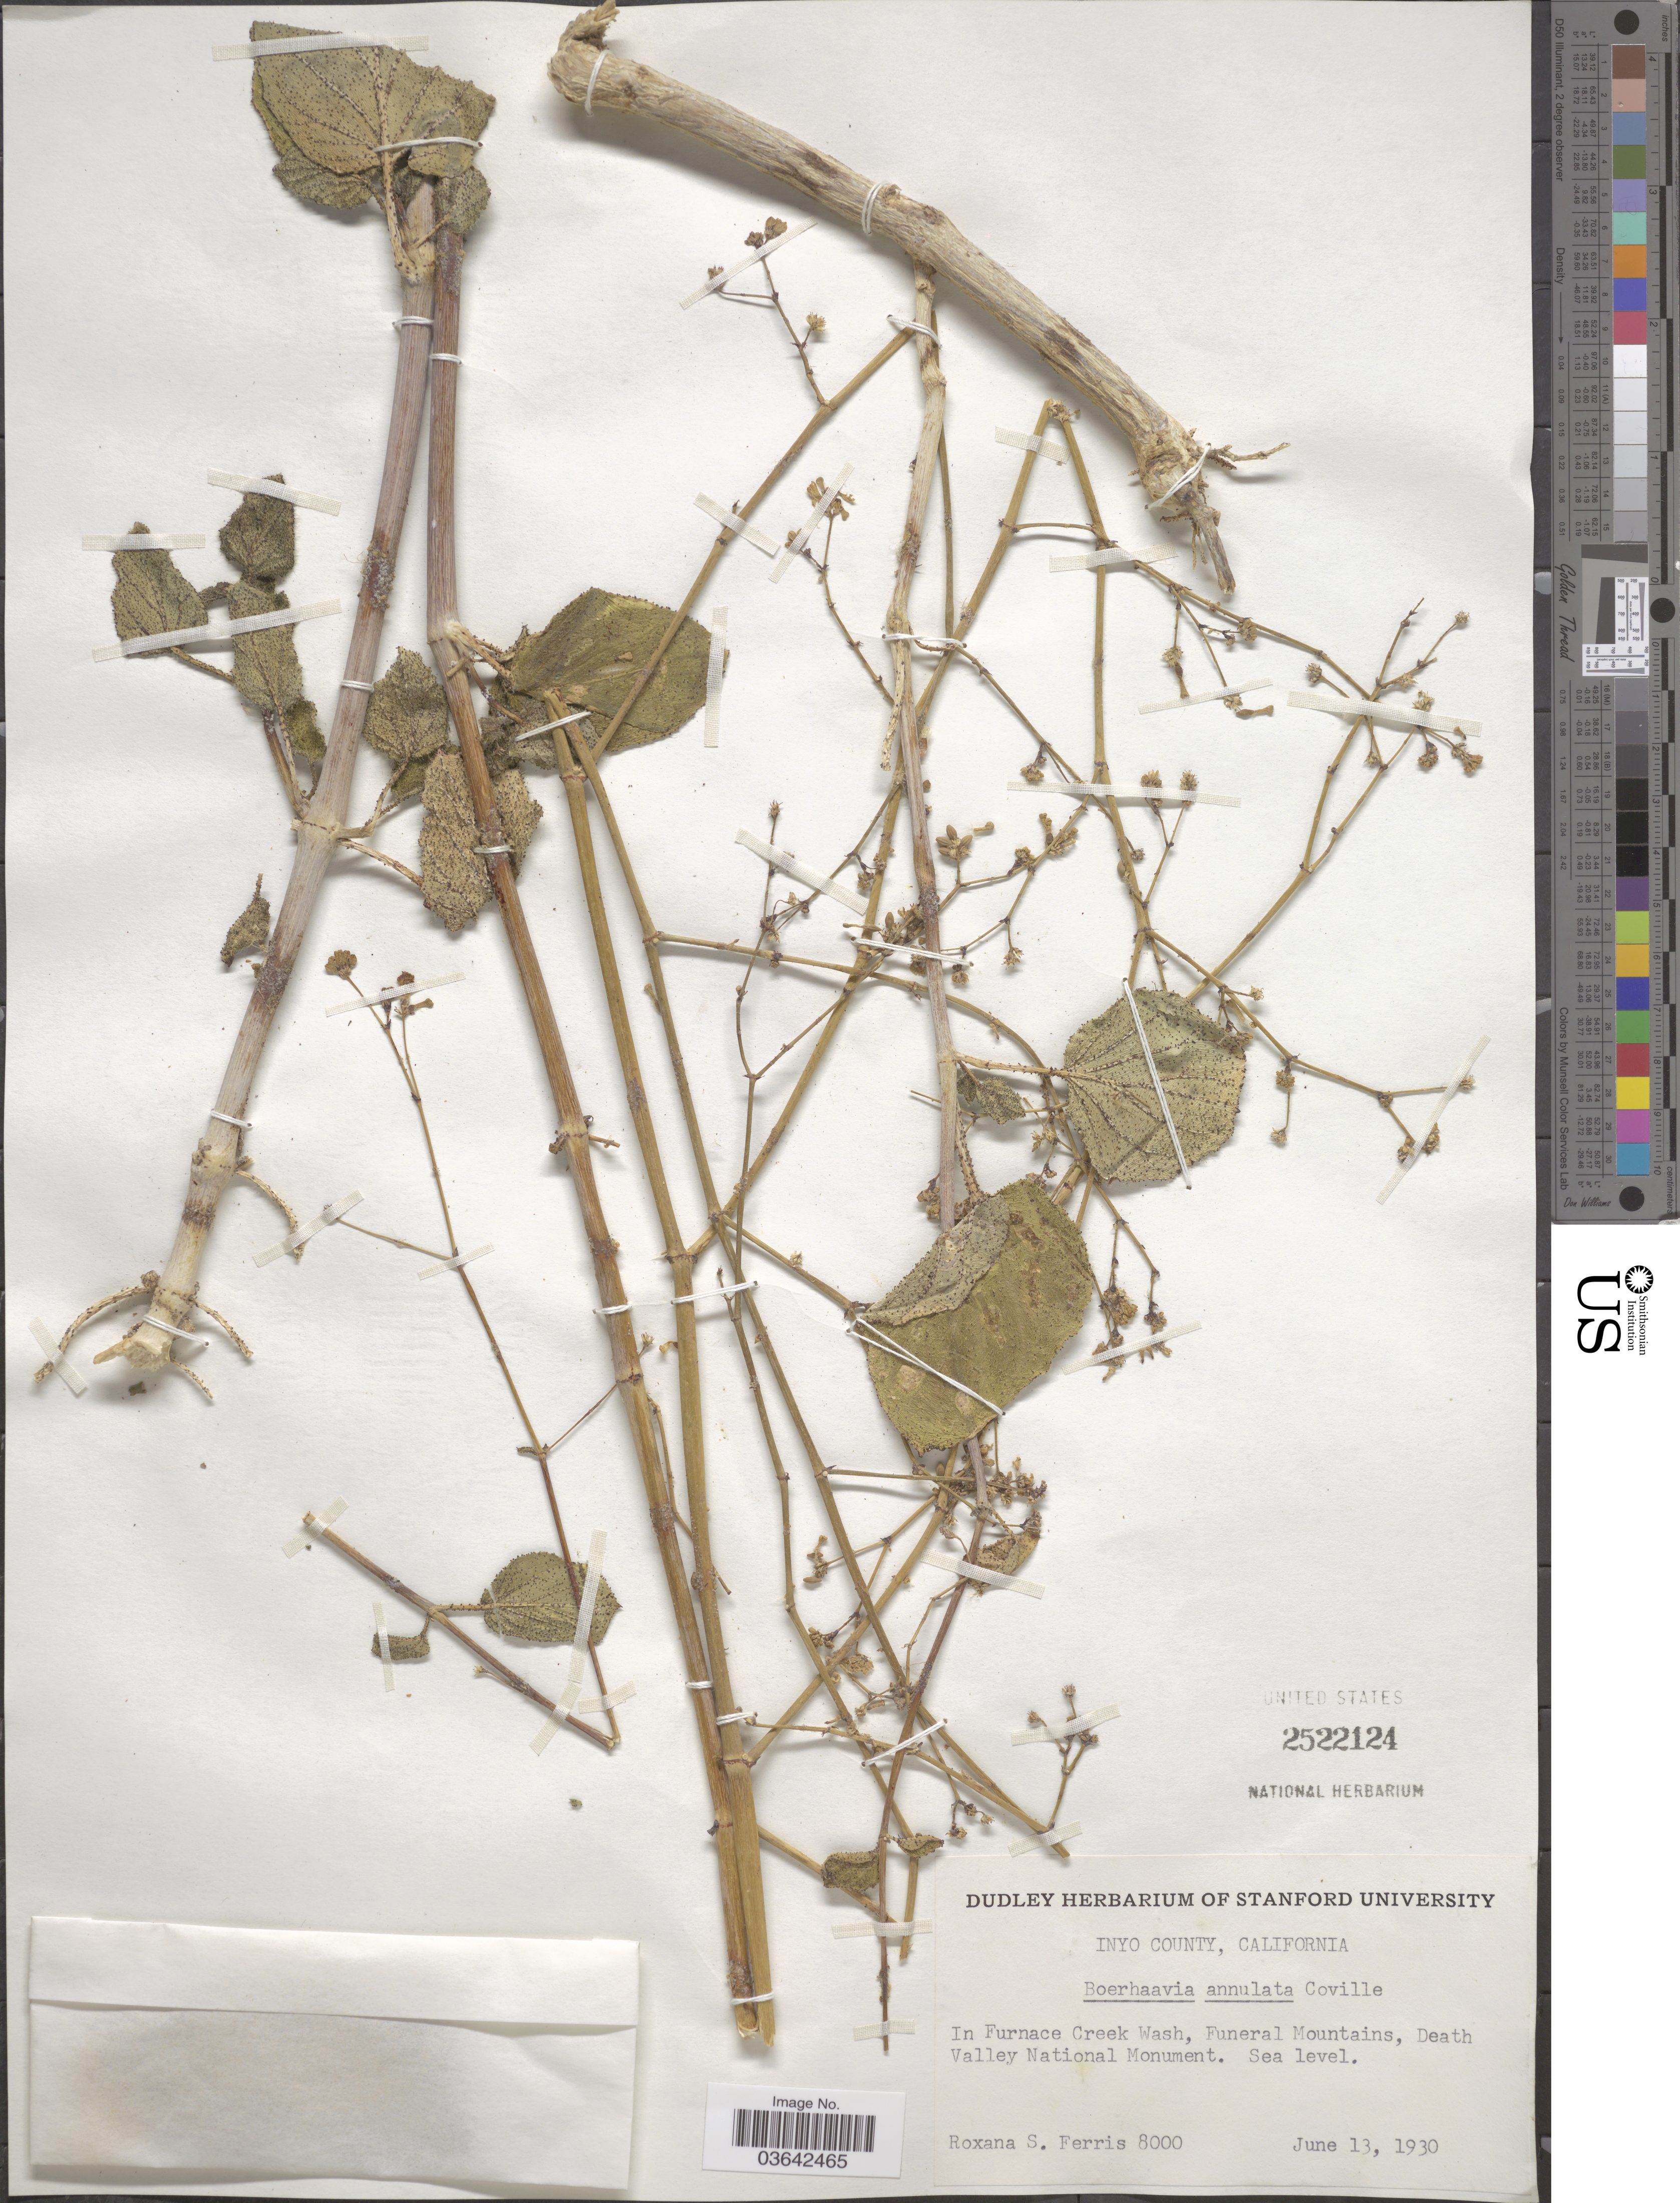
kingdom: Plantae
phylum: Tracheophyta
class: Magnoliopsida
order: Caryophyllales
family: Nyctaginaceae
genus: Boerhavia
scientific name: Boerhavia annulata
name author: Coville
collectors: R. S. Ferris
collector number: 8000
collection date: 1930-06-13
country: United States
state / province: California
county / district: Inyo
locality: Inyo County. In Furnace Creek Wash, Funeral Mountains, Death Valley National Monument.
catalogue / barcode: US 2522124